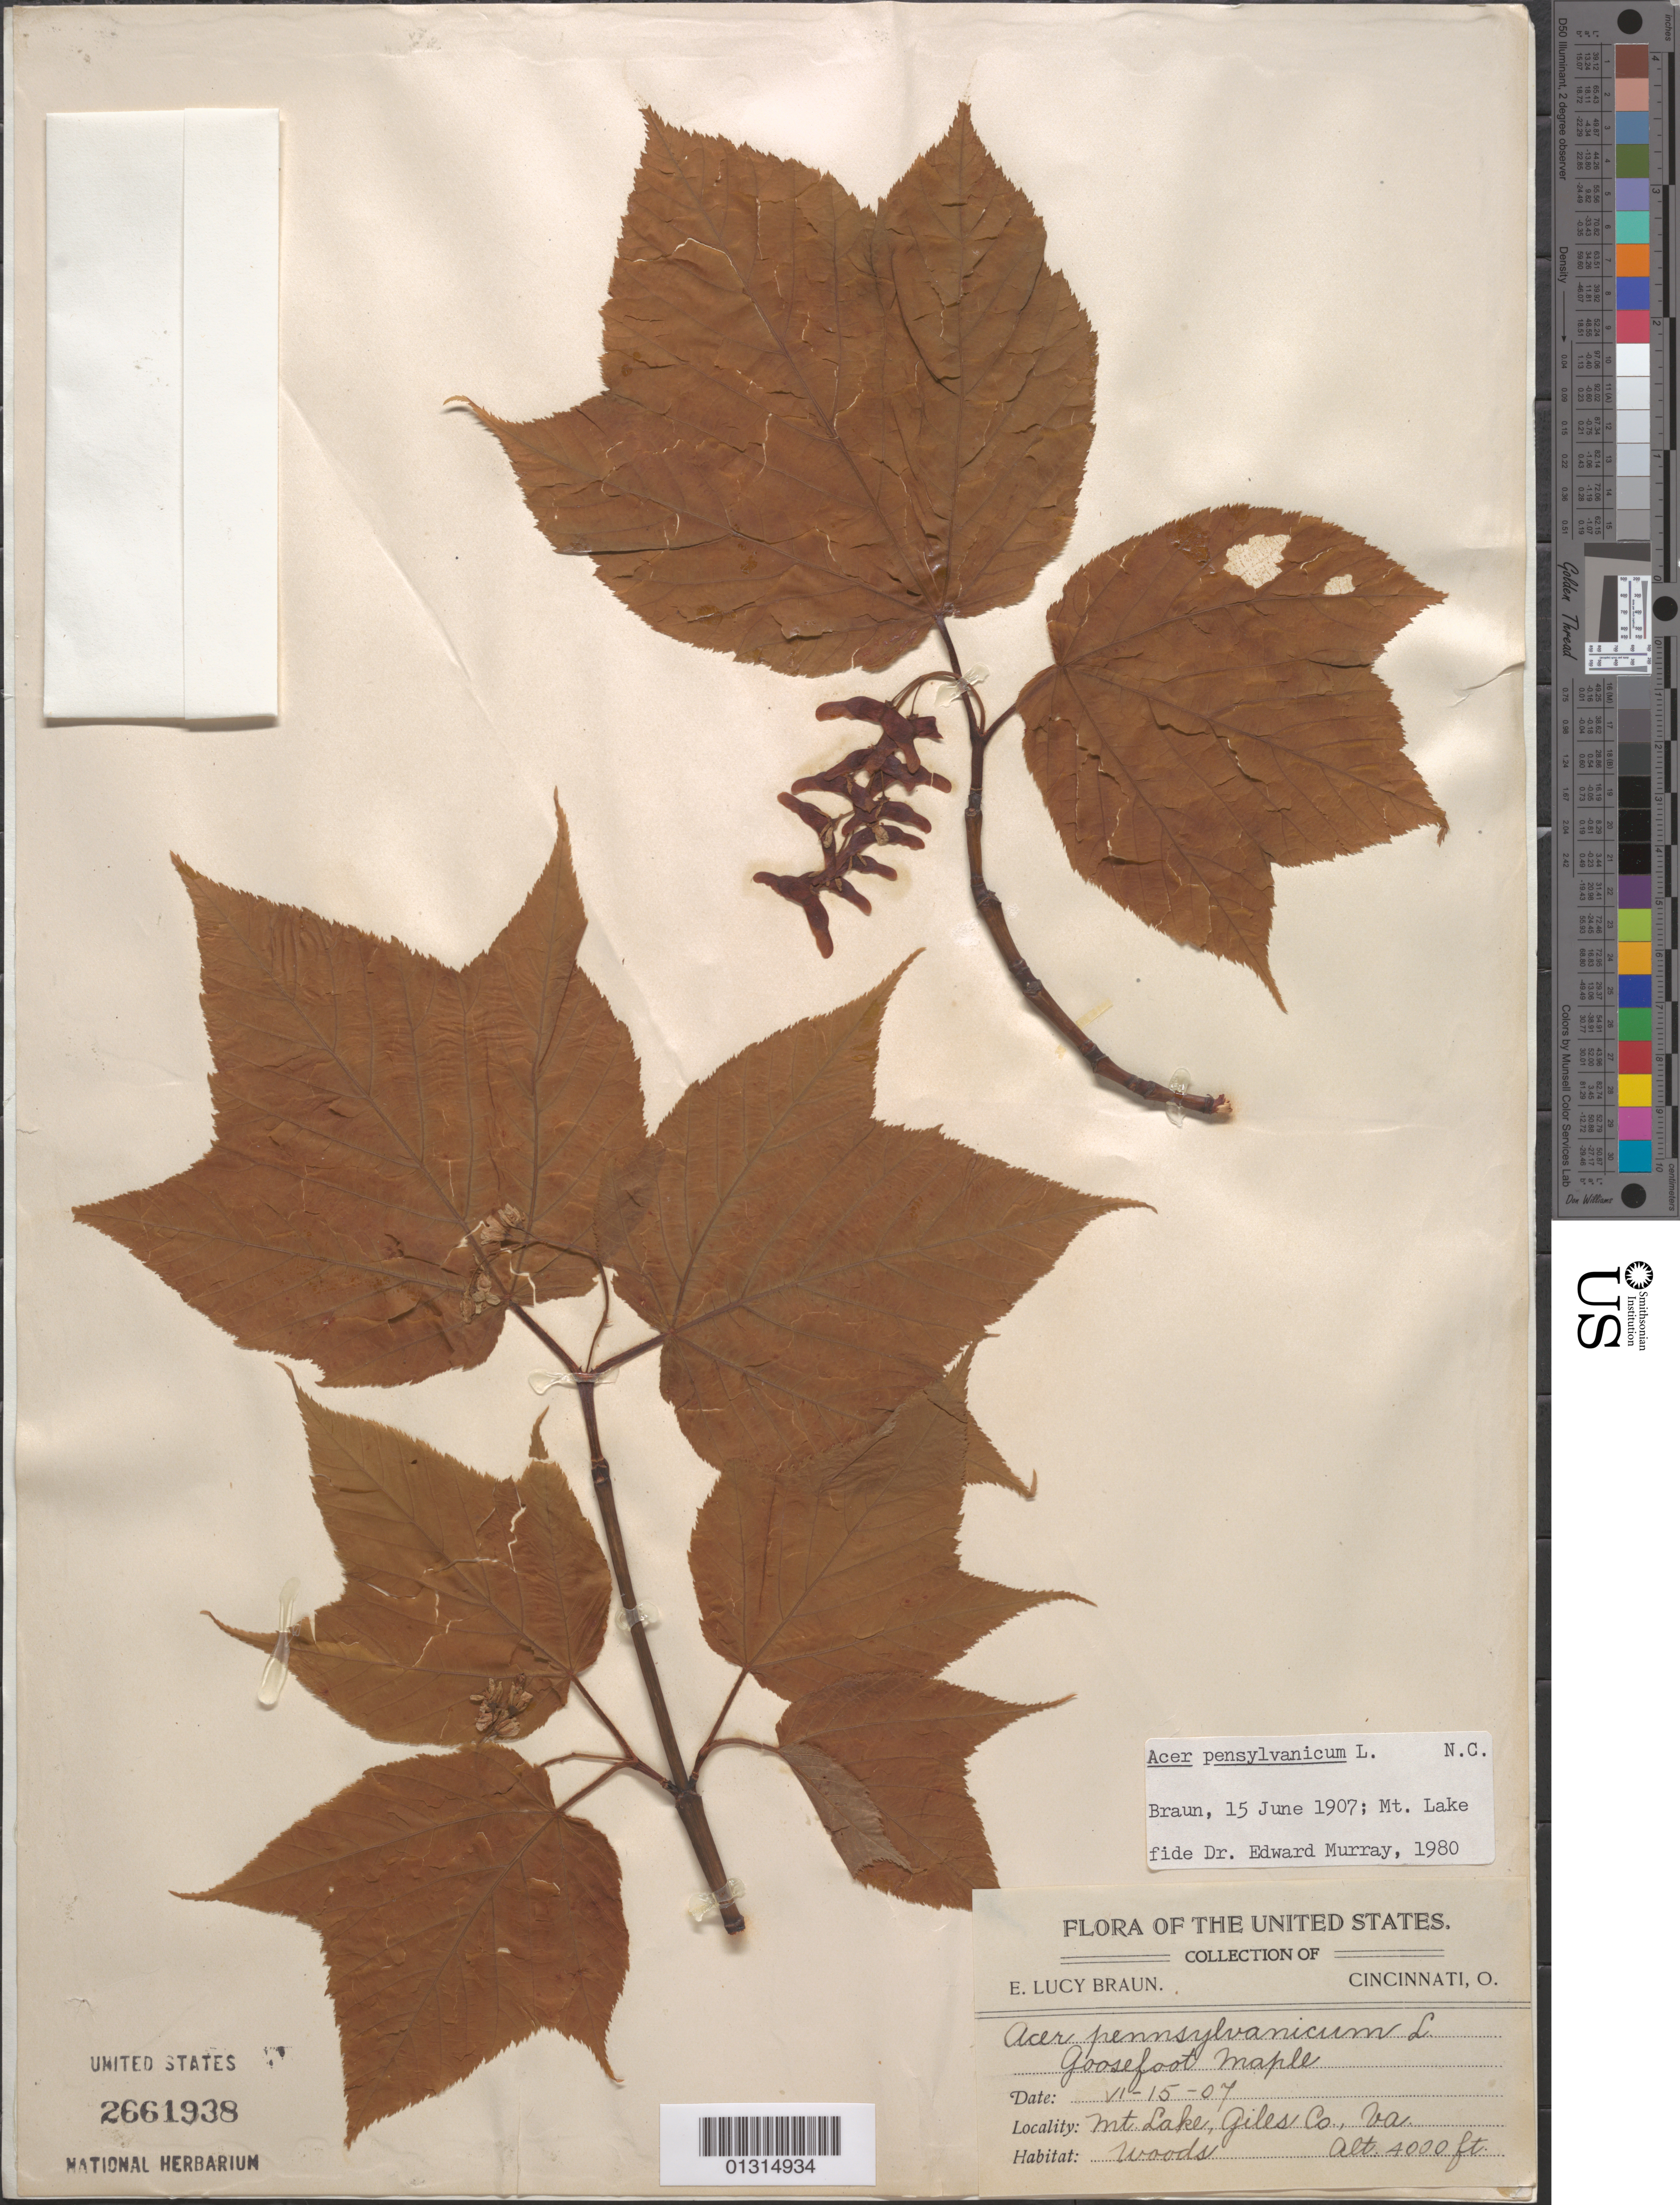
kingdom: Plantae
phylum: Tracheophyta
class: Magnoliopsida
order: Sapindales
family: Sapindaceae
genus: Acer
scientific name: Acer pensylvanicum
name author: L.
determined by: Murray, Edward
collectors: E. L. Braun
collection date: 1907-06-15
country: United States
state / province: Virginia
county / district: Giles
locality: Giles County, Mt. Lake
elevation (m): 1219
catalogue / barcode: US 2661938